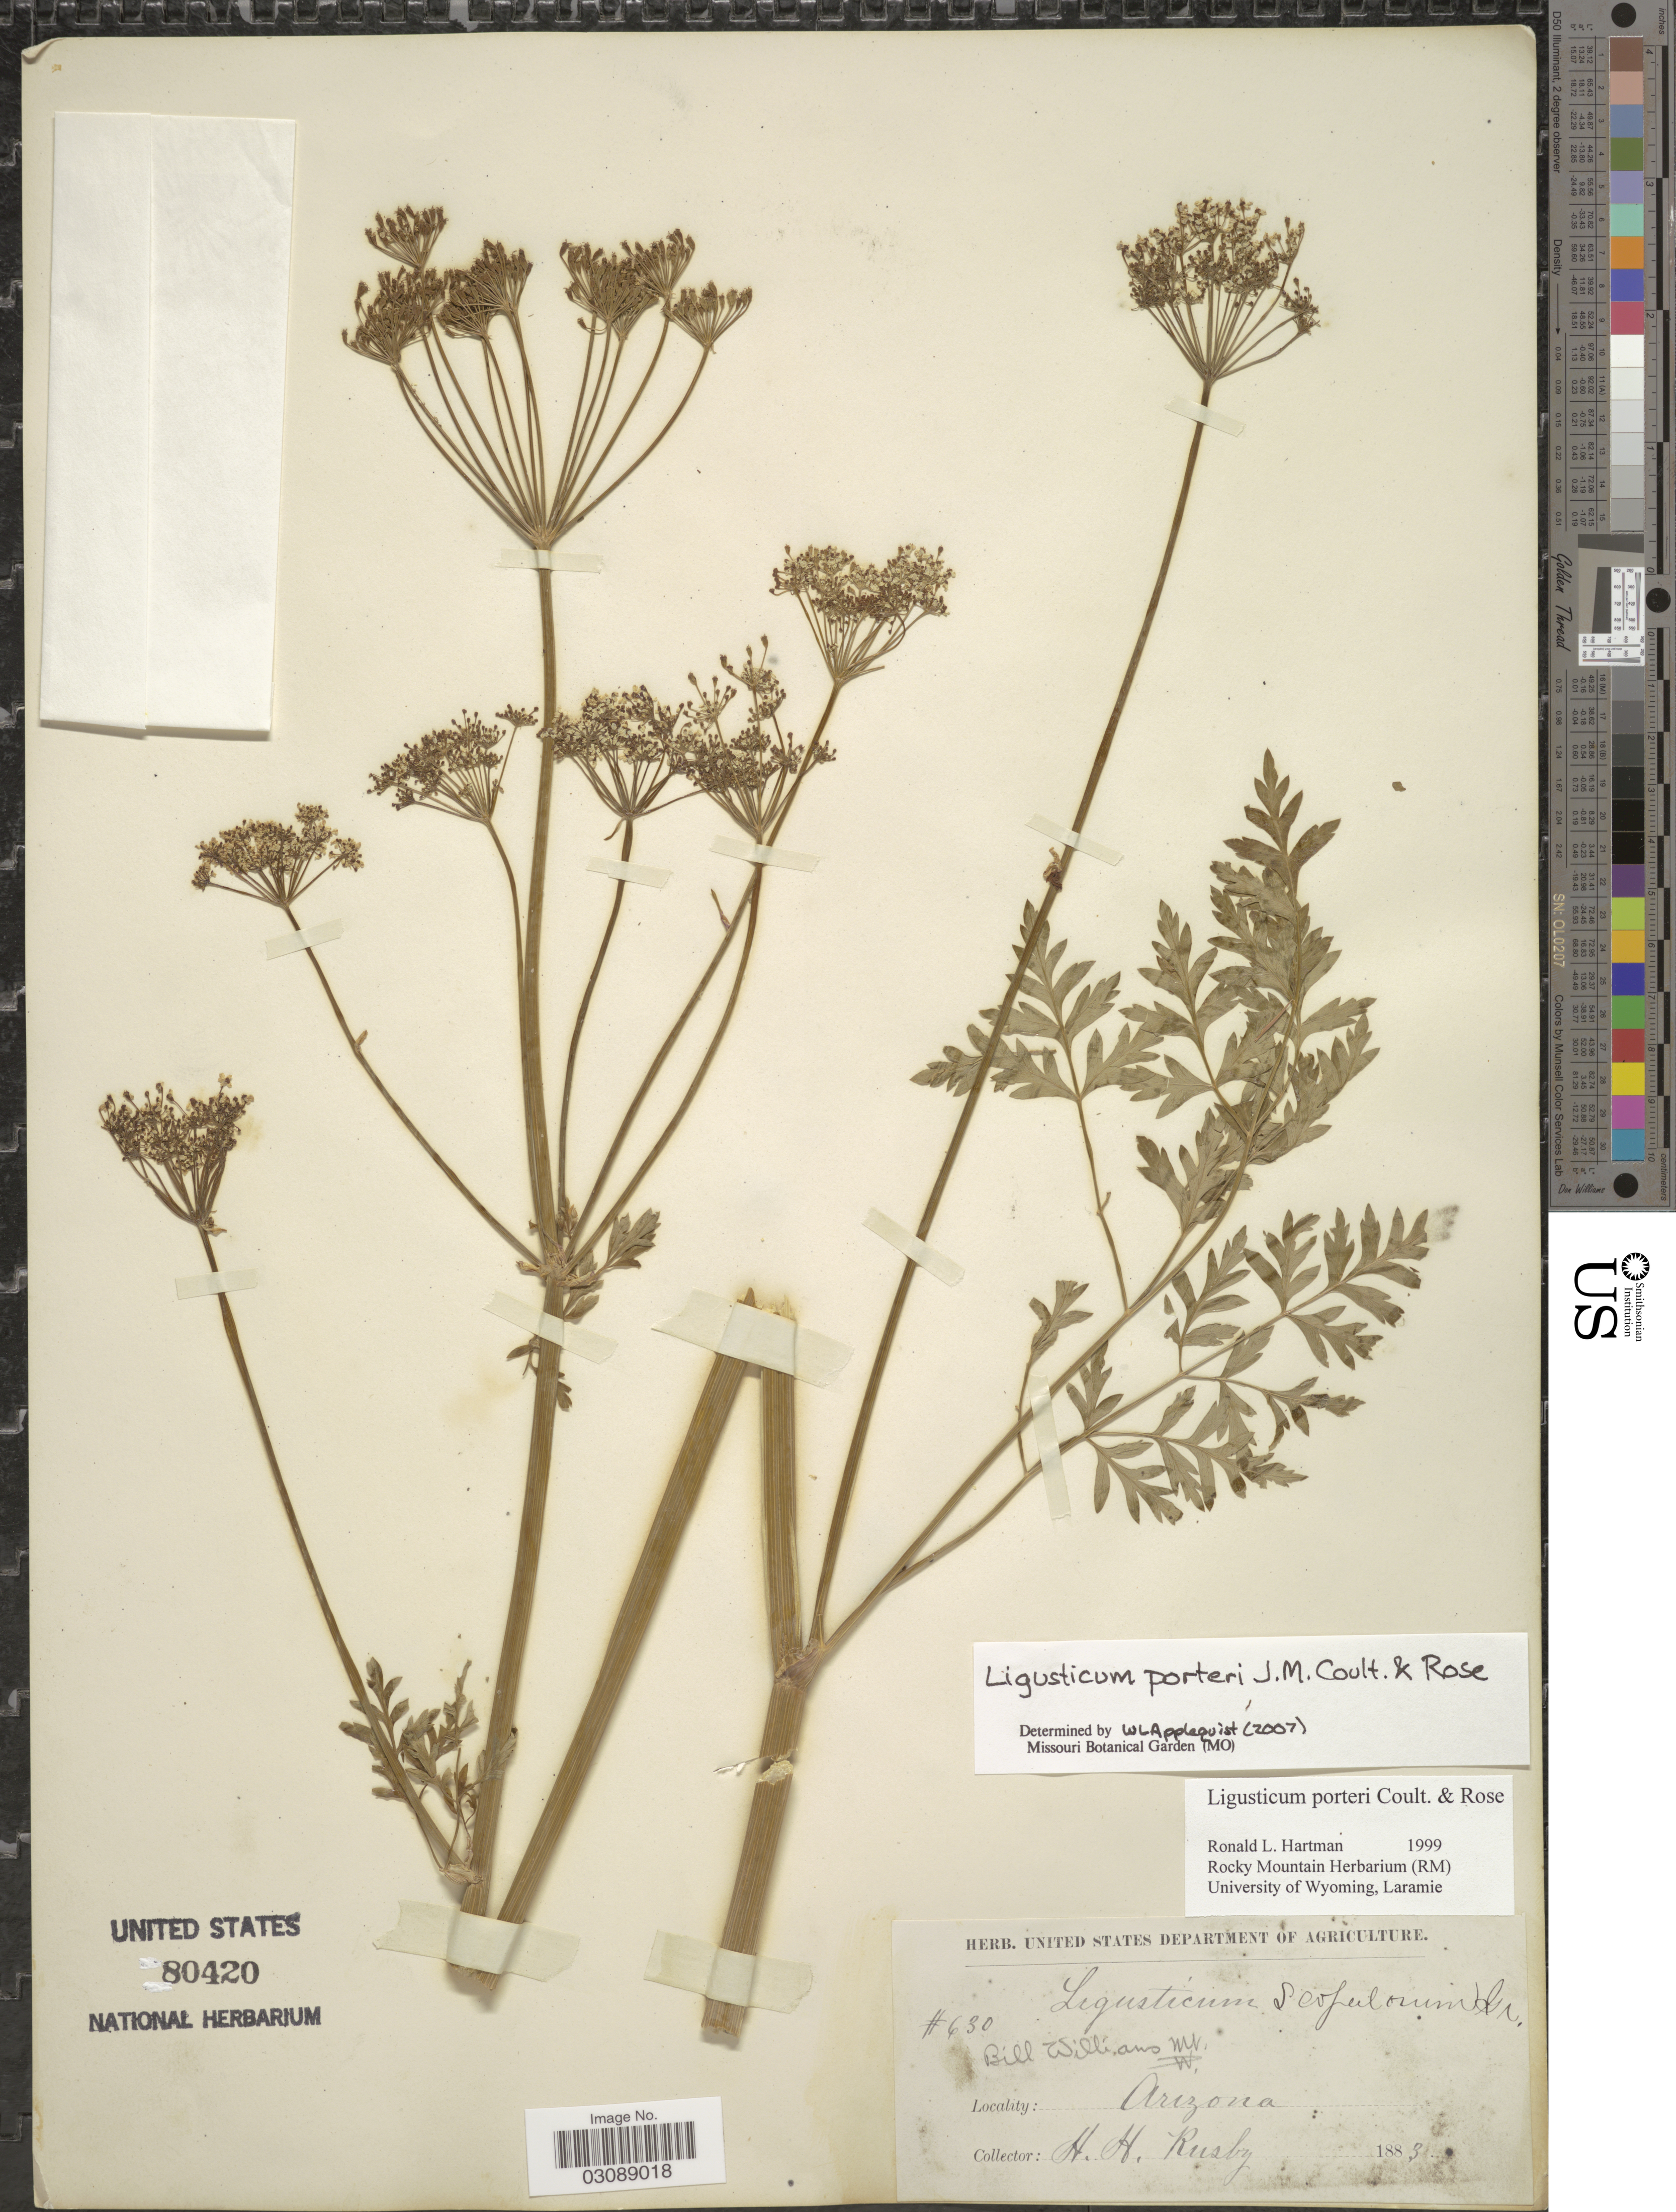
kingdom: Plantae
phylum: Tracheophyta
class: Magnoliopsida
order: Apiales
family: Apiaceae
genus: Ligusticum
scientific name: Ligusticum porteri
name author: J.M. Coult. & Rose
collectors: H. H. Rusby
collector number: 630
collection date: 1883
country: United States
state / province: Arizona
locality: Bill Williams Mt.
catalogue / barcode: US 80420